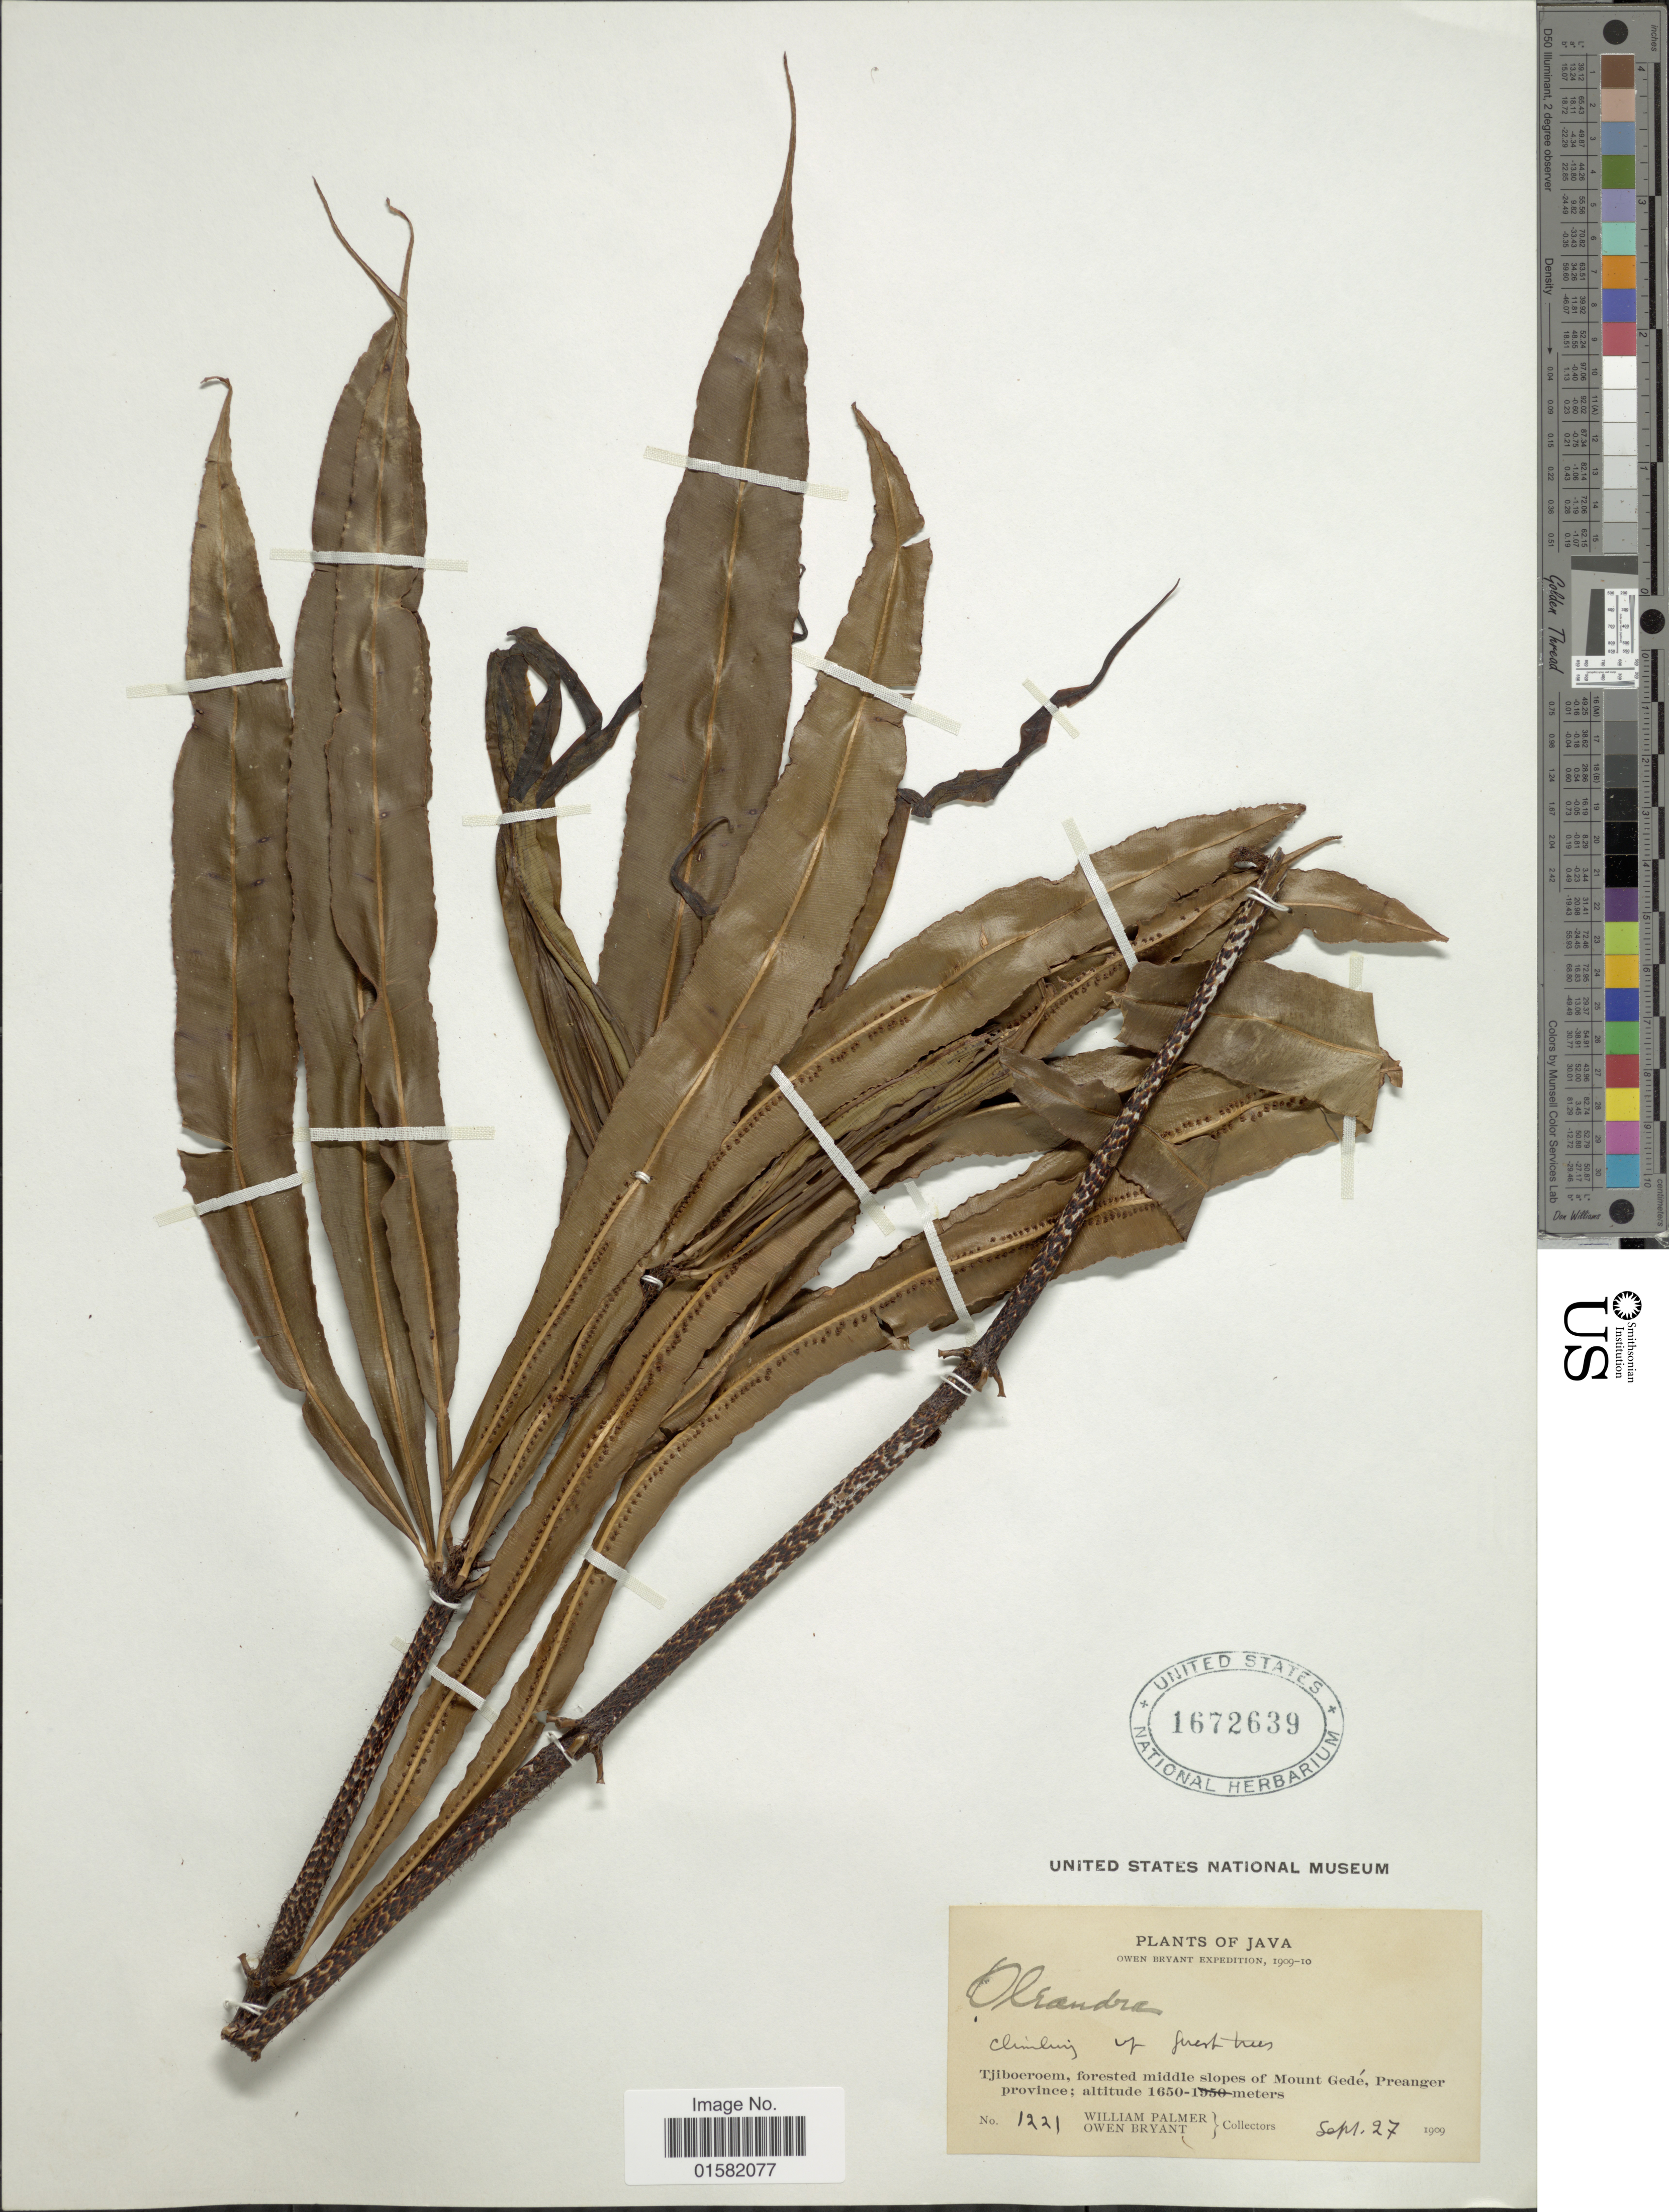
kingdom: Plantae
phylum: Tracheophyta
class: Polypodiopsida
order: Polypodiales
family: Oleandraceae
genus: Oleandra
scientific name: Oleandra sp.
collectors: W. Palmer & O. Bryant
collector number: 1221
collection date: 1909-09-27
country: Indonesia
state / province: Java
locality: Java, Tjiboeroem, forested middle slopes of Mount Gedé, Preanger province.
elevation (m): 1650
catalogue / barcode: US 1672639